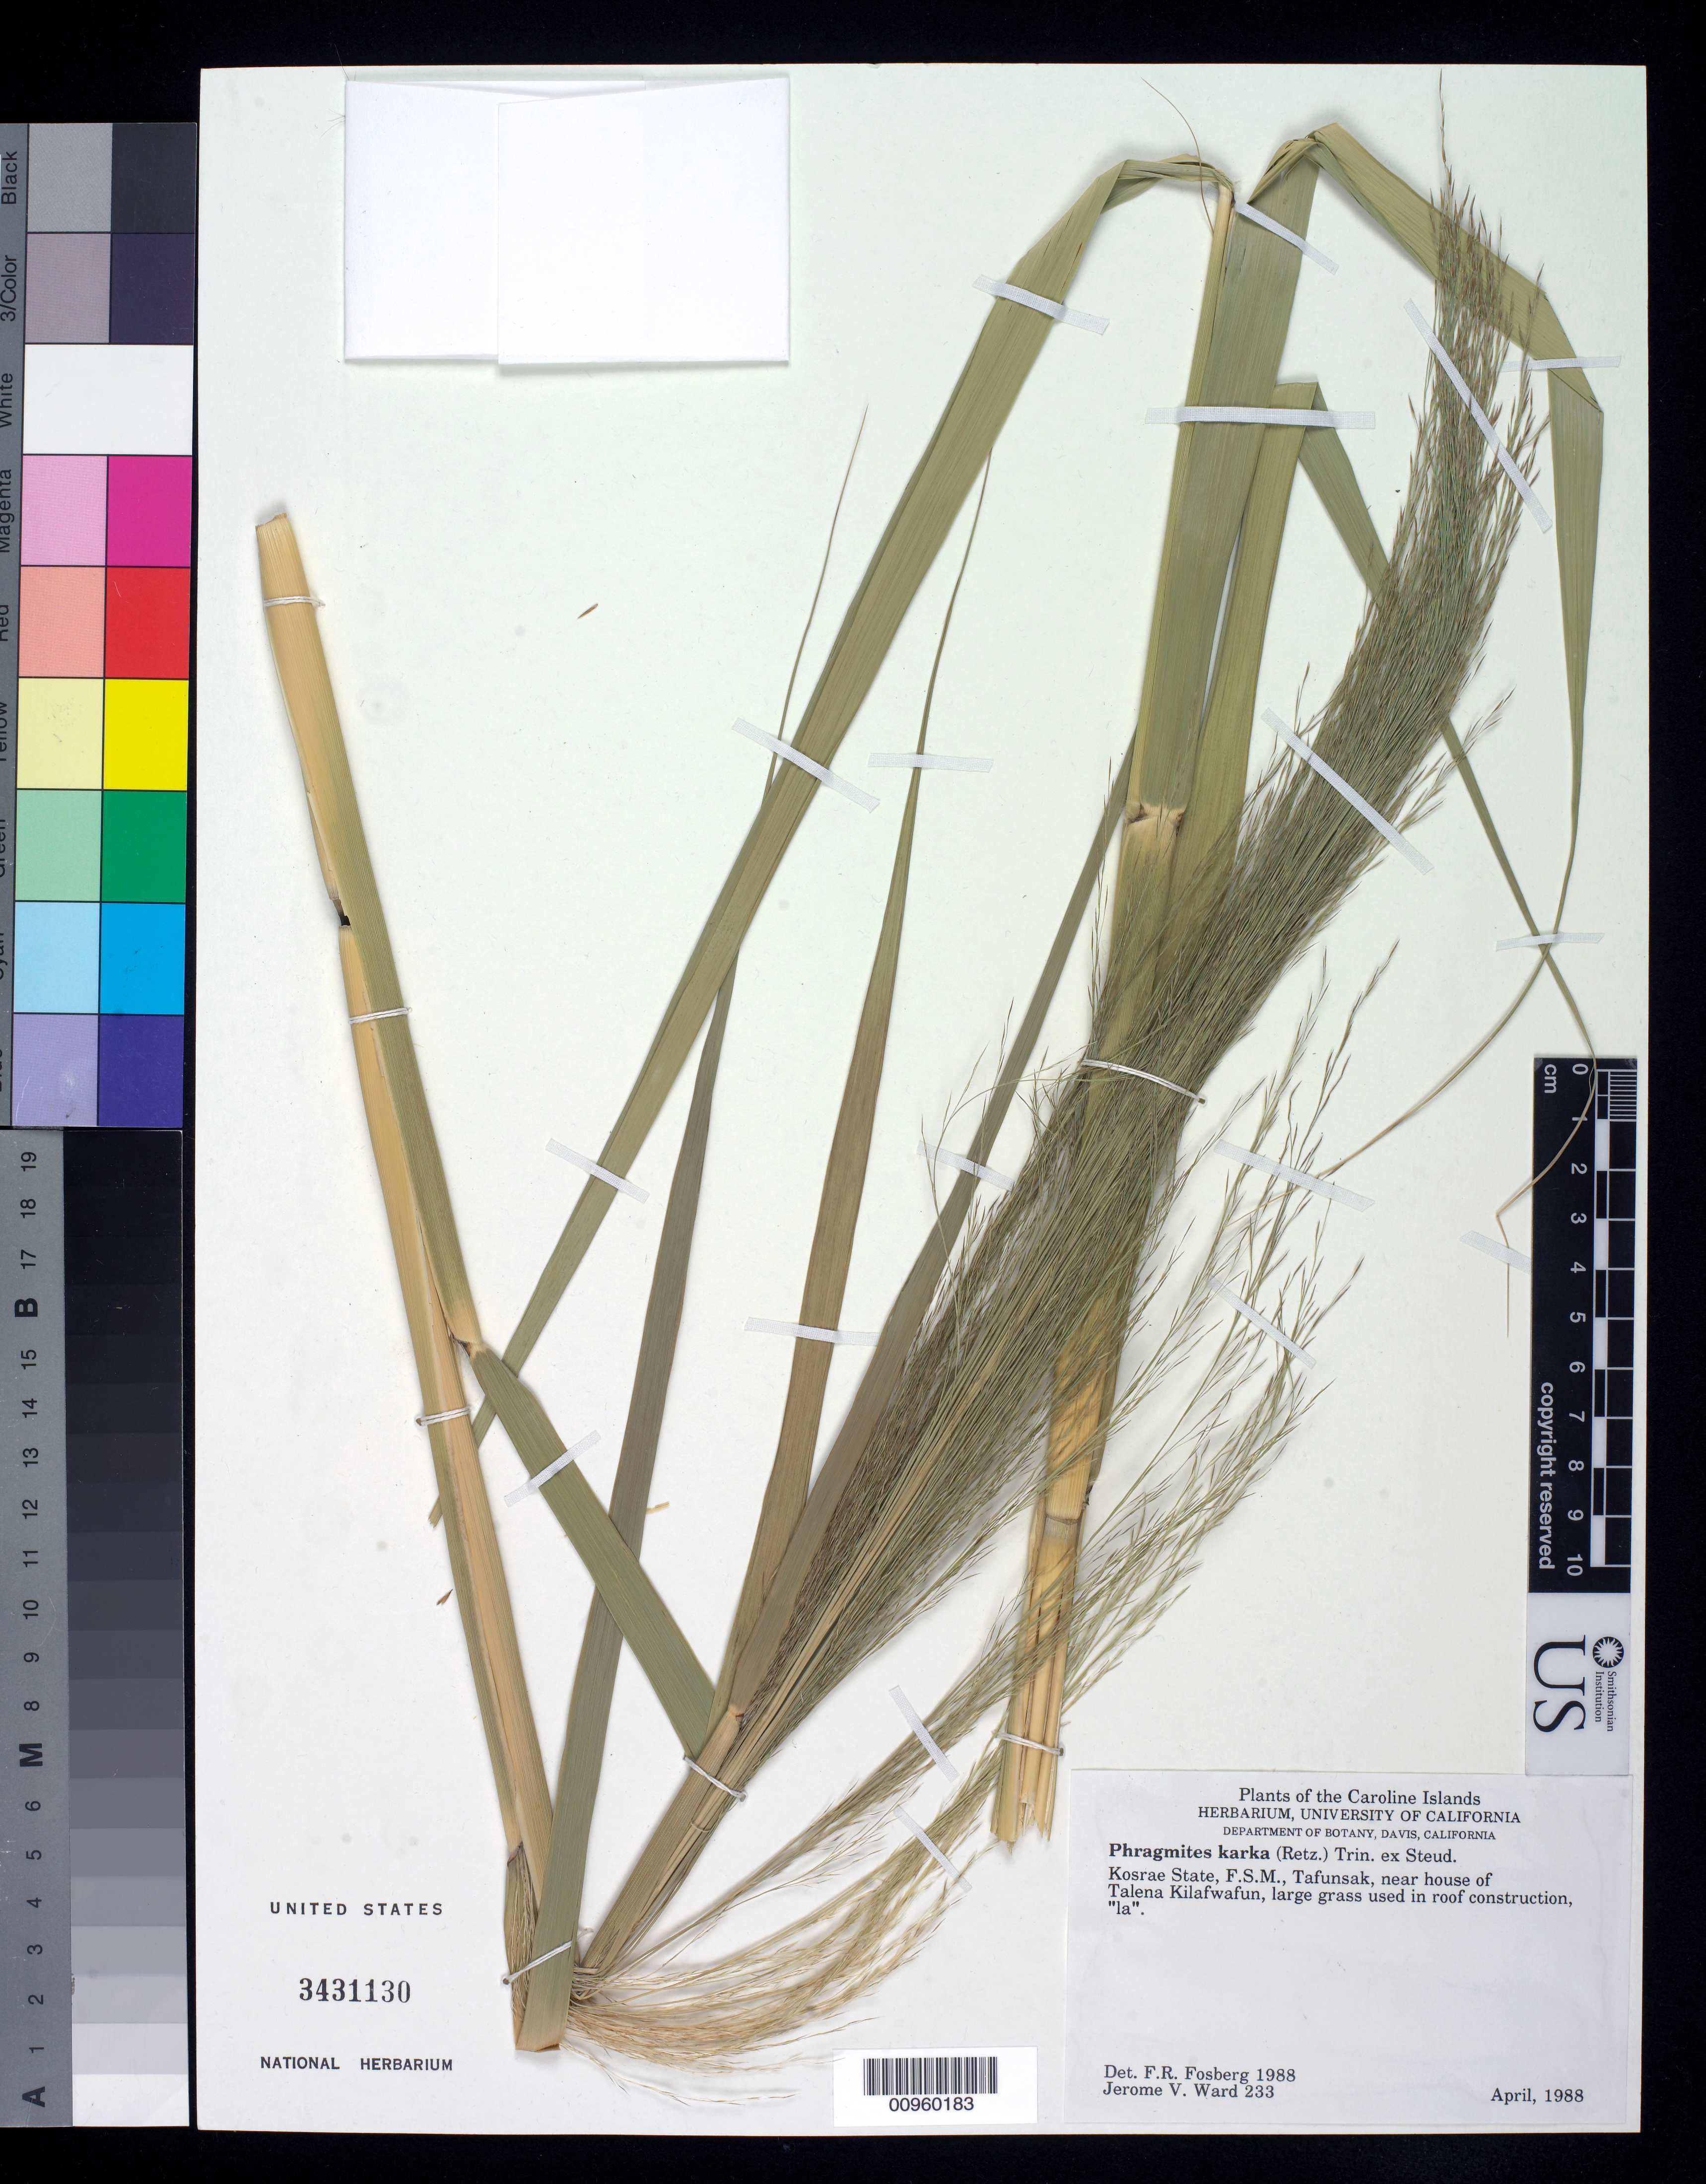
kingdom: Plantae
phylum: Tracheophyta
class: Liliopsida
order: Poales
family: Poaceae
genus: Phragmites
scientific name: Phragmites karka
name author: (Retz.) Trin. ex Steud.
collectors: F. R. Fosberg & J. V. Ward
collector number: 233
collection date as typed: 01 Apr 1988 to 31 Apr 1988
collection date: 1988-04-01/1988-04-30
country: Micronesia, Federated States of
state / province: Kosrae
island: Kosrae [Kusaie]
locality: Near house of talena Kilafwafub, large grass used in roof construction.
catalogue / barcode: US 3431130